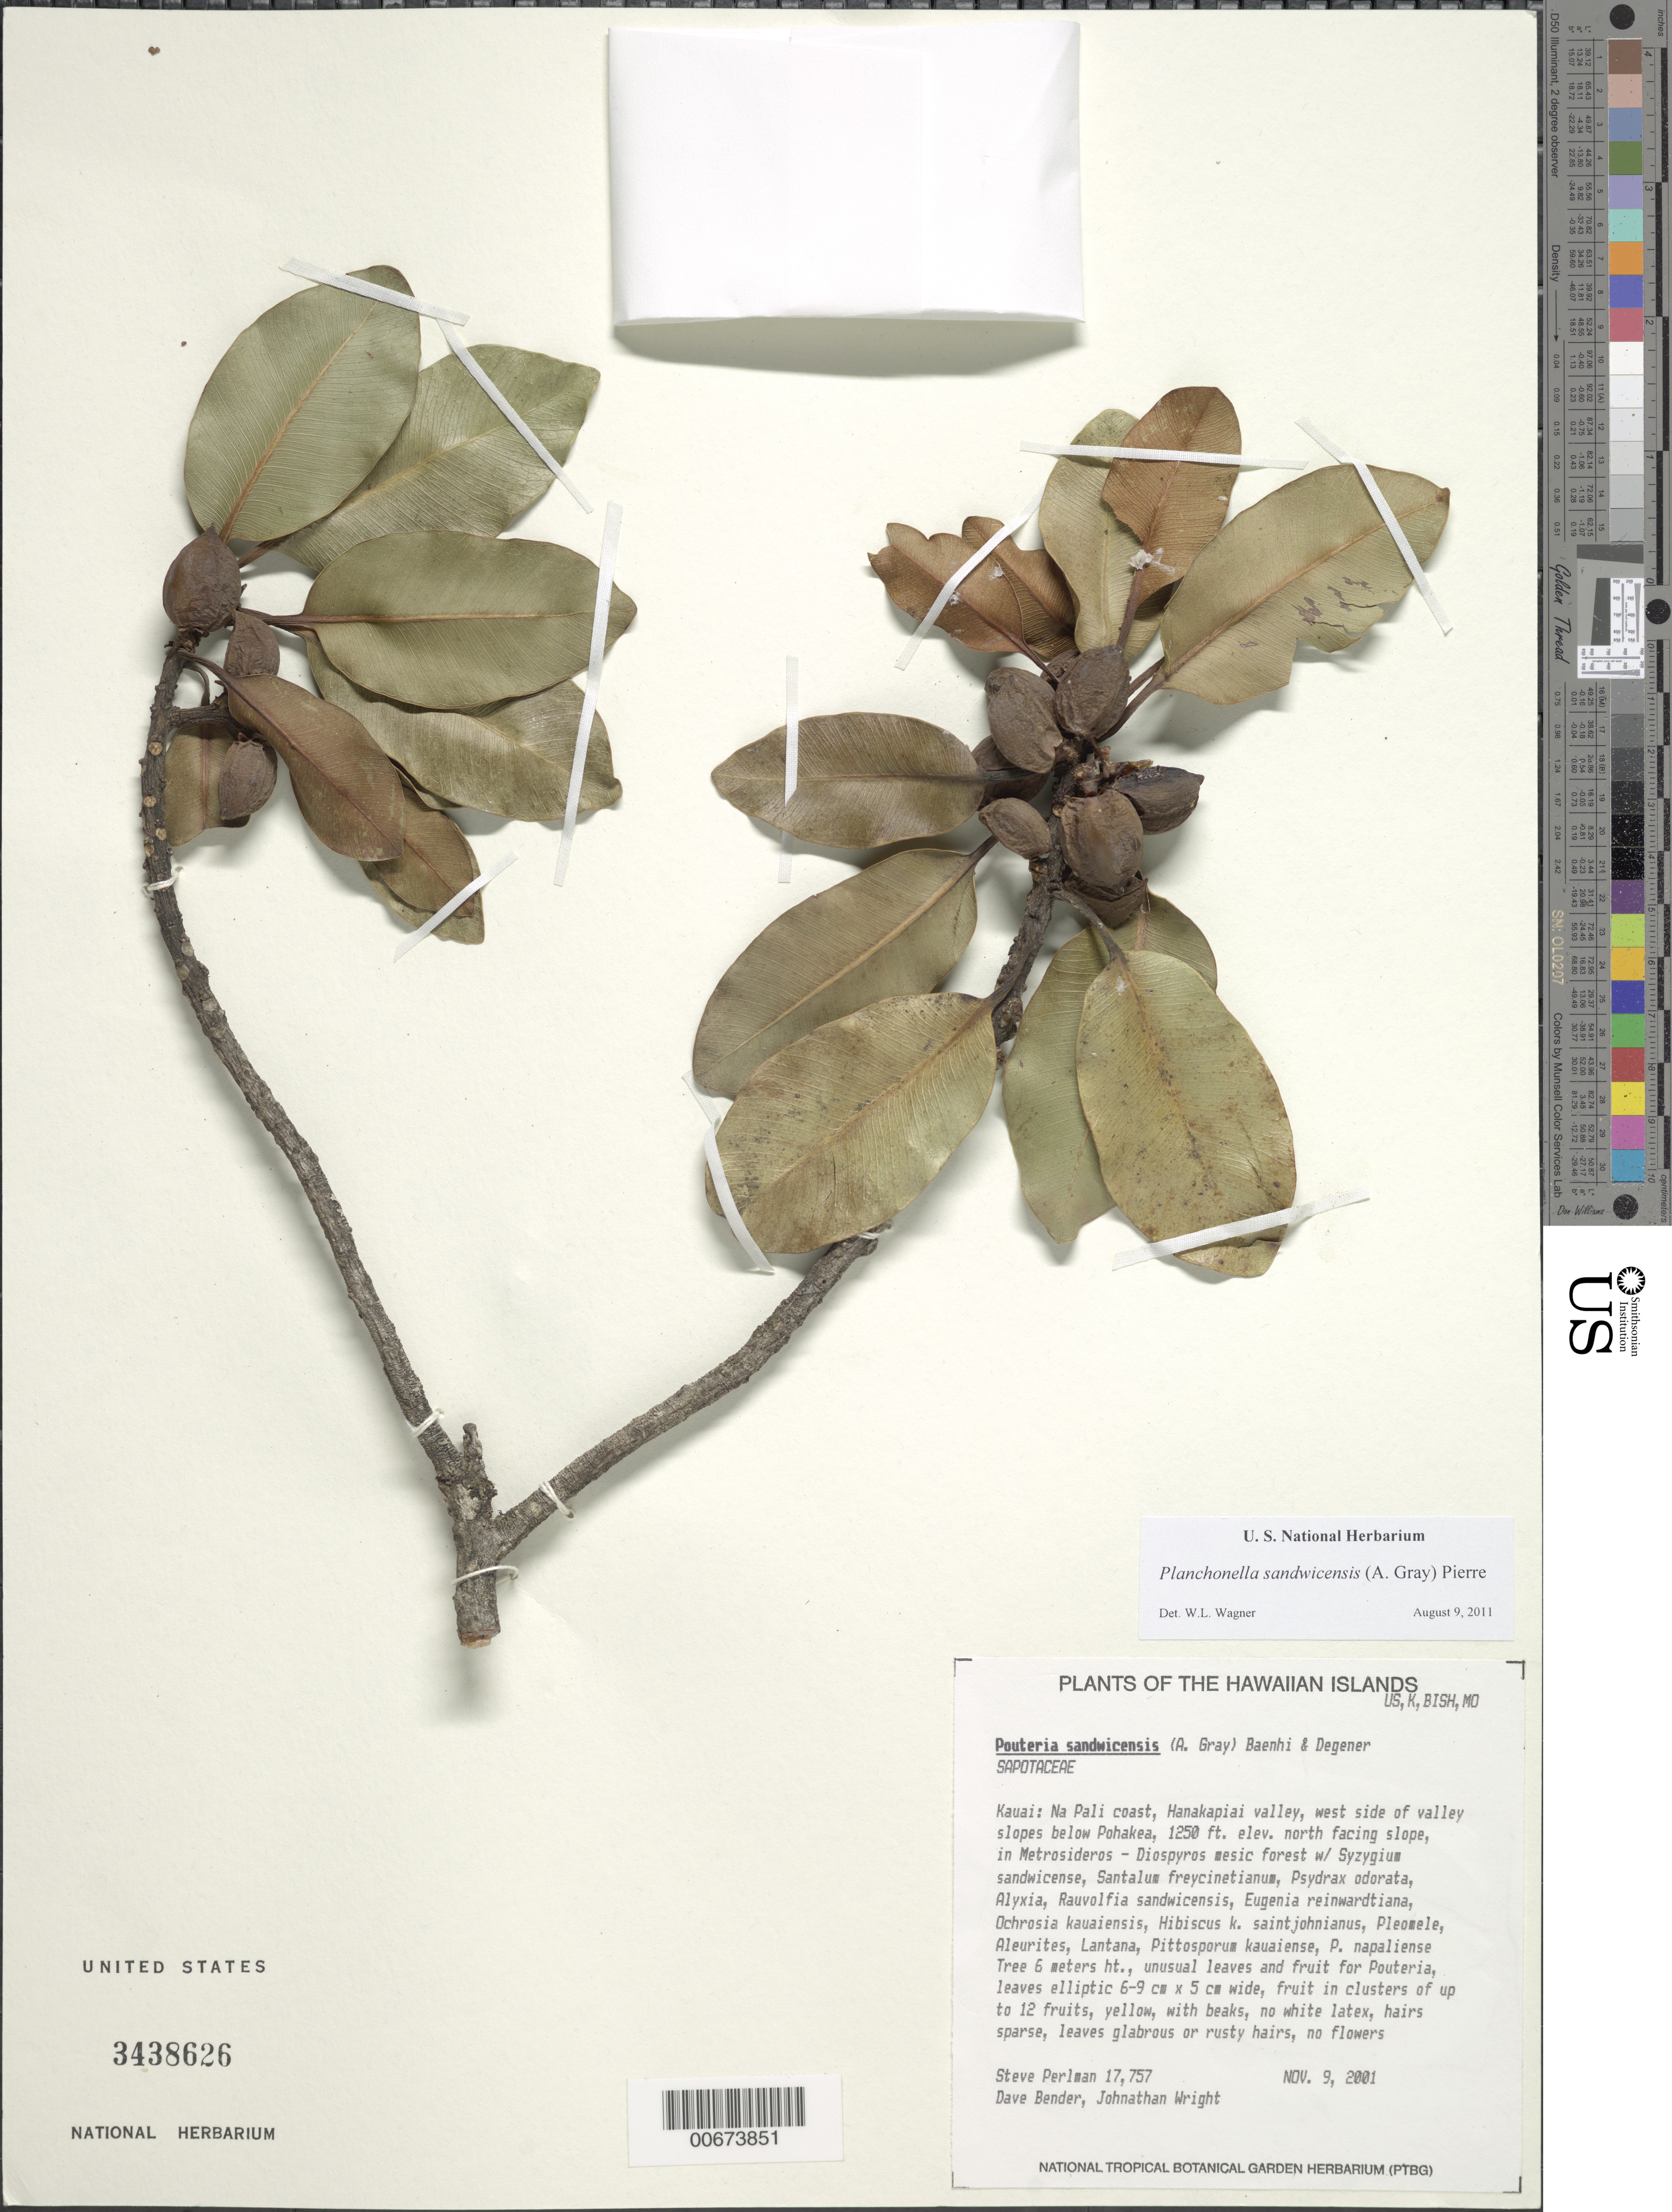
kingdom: Plantae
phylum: Tracheophyta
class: Magnoliopsida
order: Ericales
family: Sapotaceae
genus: Planchonella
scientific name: Planchonella spathulata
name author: (Hillebr.) Pierre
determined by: Wagner, W. L., (BOT), Smithsonian Institution - National Museum of Natural History (UNITED STATES)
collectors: S. P. Perlman, D. Bender & J. Wright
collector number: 17757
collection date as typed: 9 Nov 2001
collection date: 2001-11-09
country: United States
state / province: Hawaii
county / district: Kaui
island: Kaua'i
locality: Na Pali coast, Hanakapiai valley, west side of valley slopes below Pohakea, north facing slope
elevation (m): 381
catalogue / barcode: US 3438626